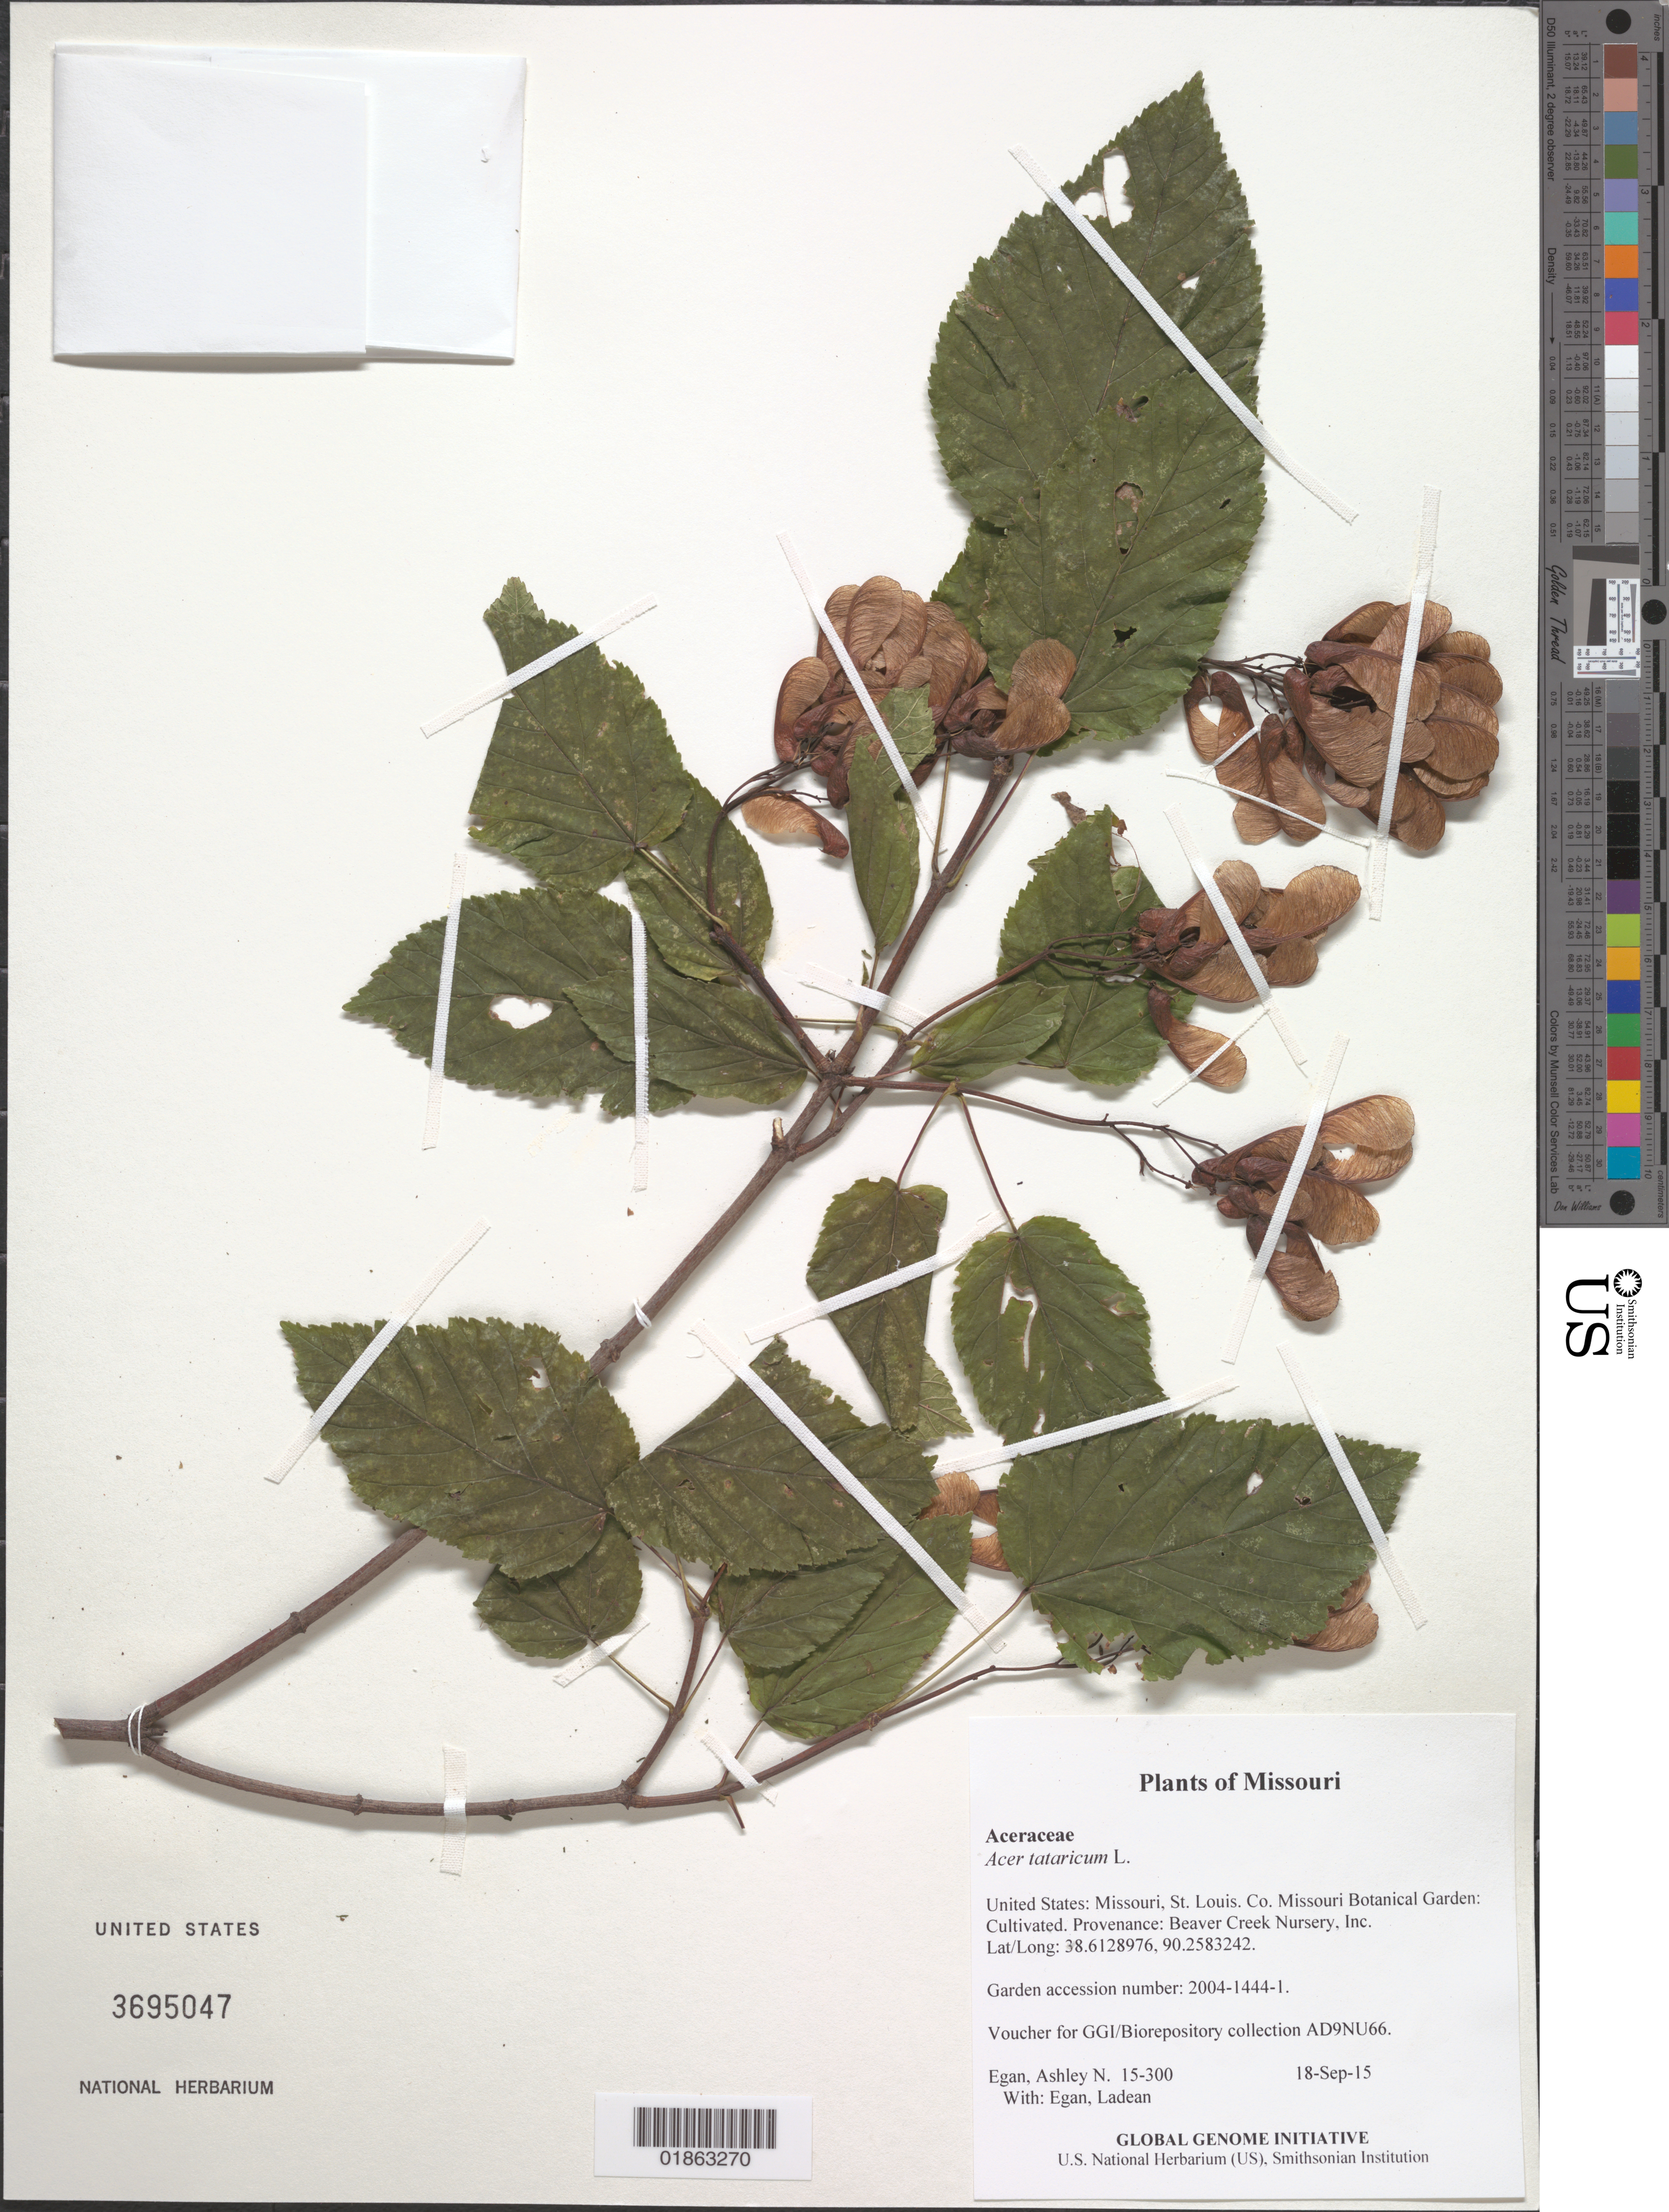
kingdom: Plantae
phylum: Tracheophyta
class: Magnoliopsida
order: Sapindales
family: Sapindaceae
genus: Acer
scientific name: Acer tataricum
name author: L.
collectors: A. N. Egan & L. Egan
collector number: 15-300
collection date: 2015-09-18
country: United States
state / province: Missouri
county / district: St. Louis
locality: Missouri Botanical Garden: Cultivated. Provenance: Beaver Creek Nursery, Inc.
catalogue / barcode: US 3695047